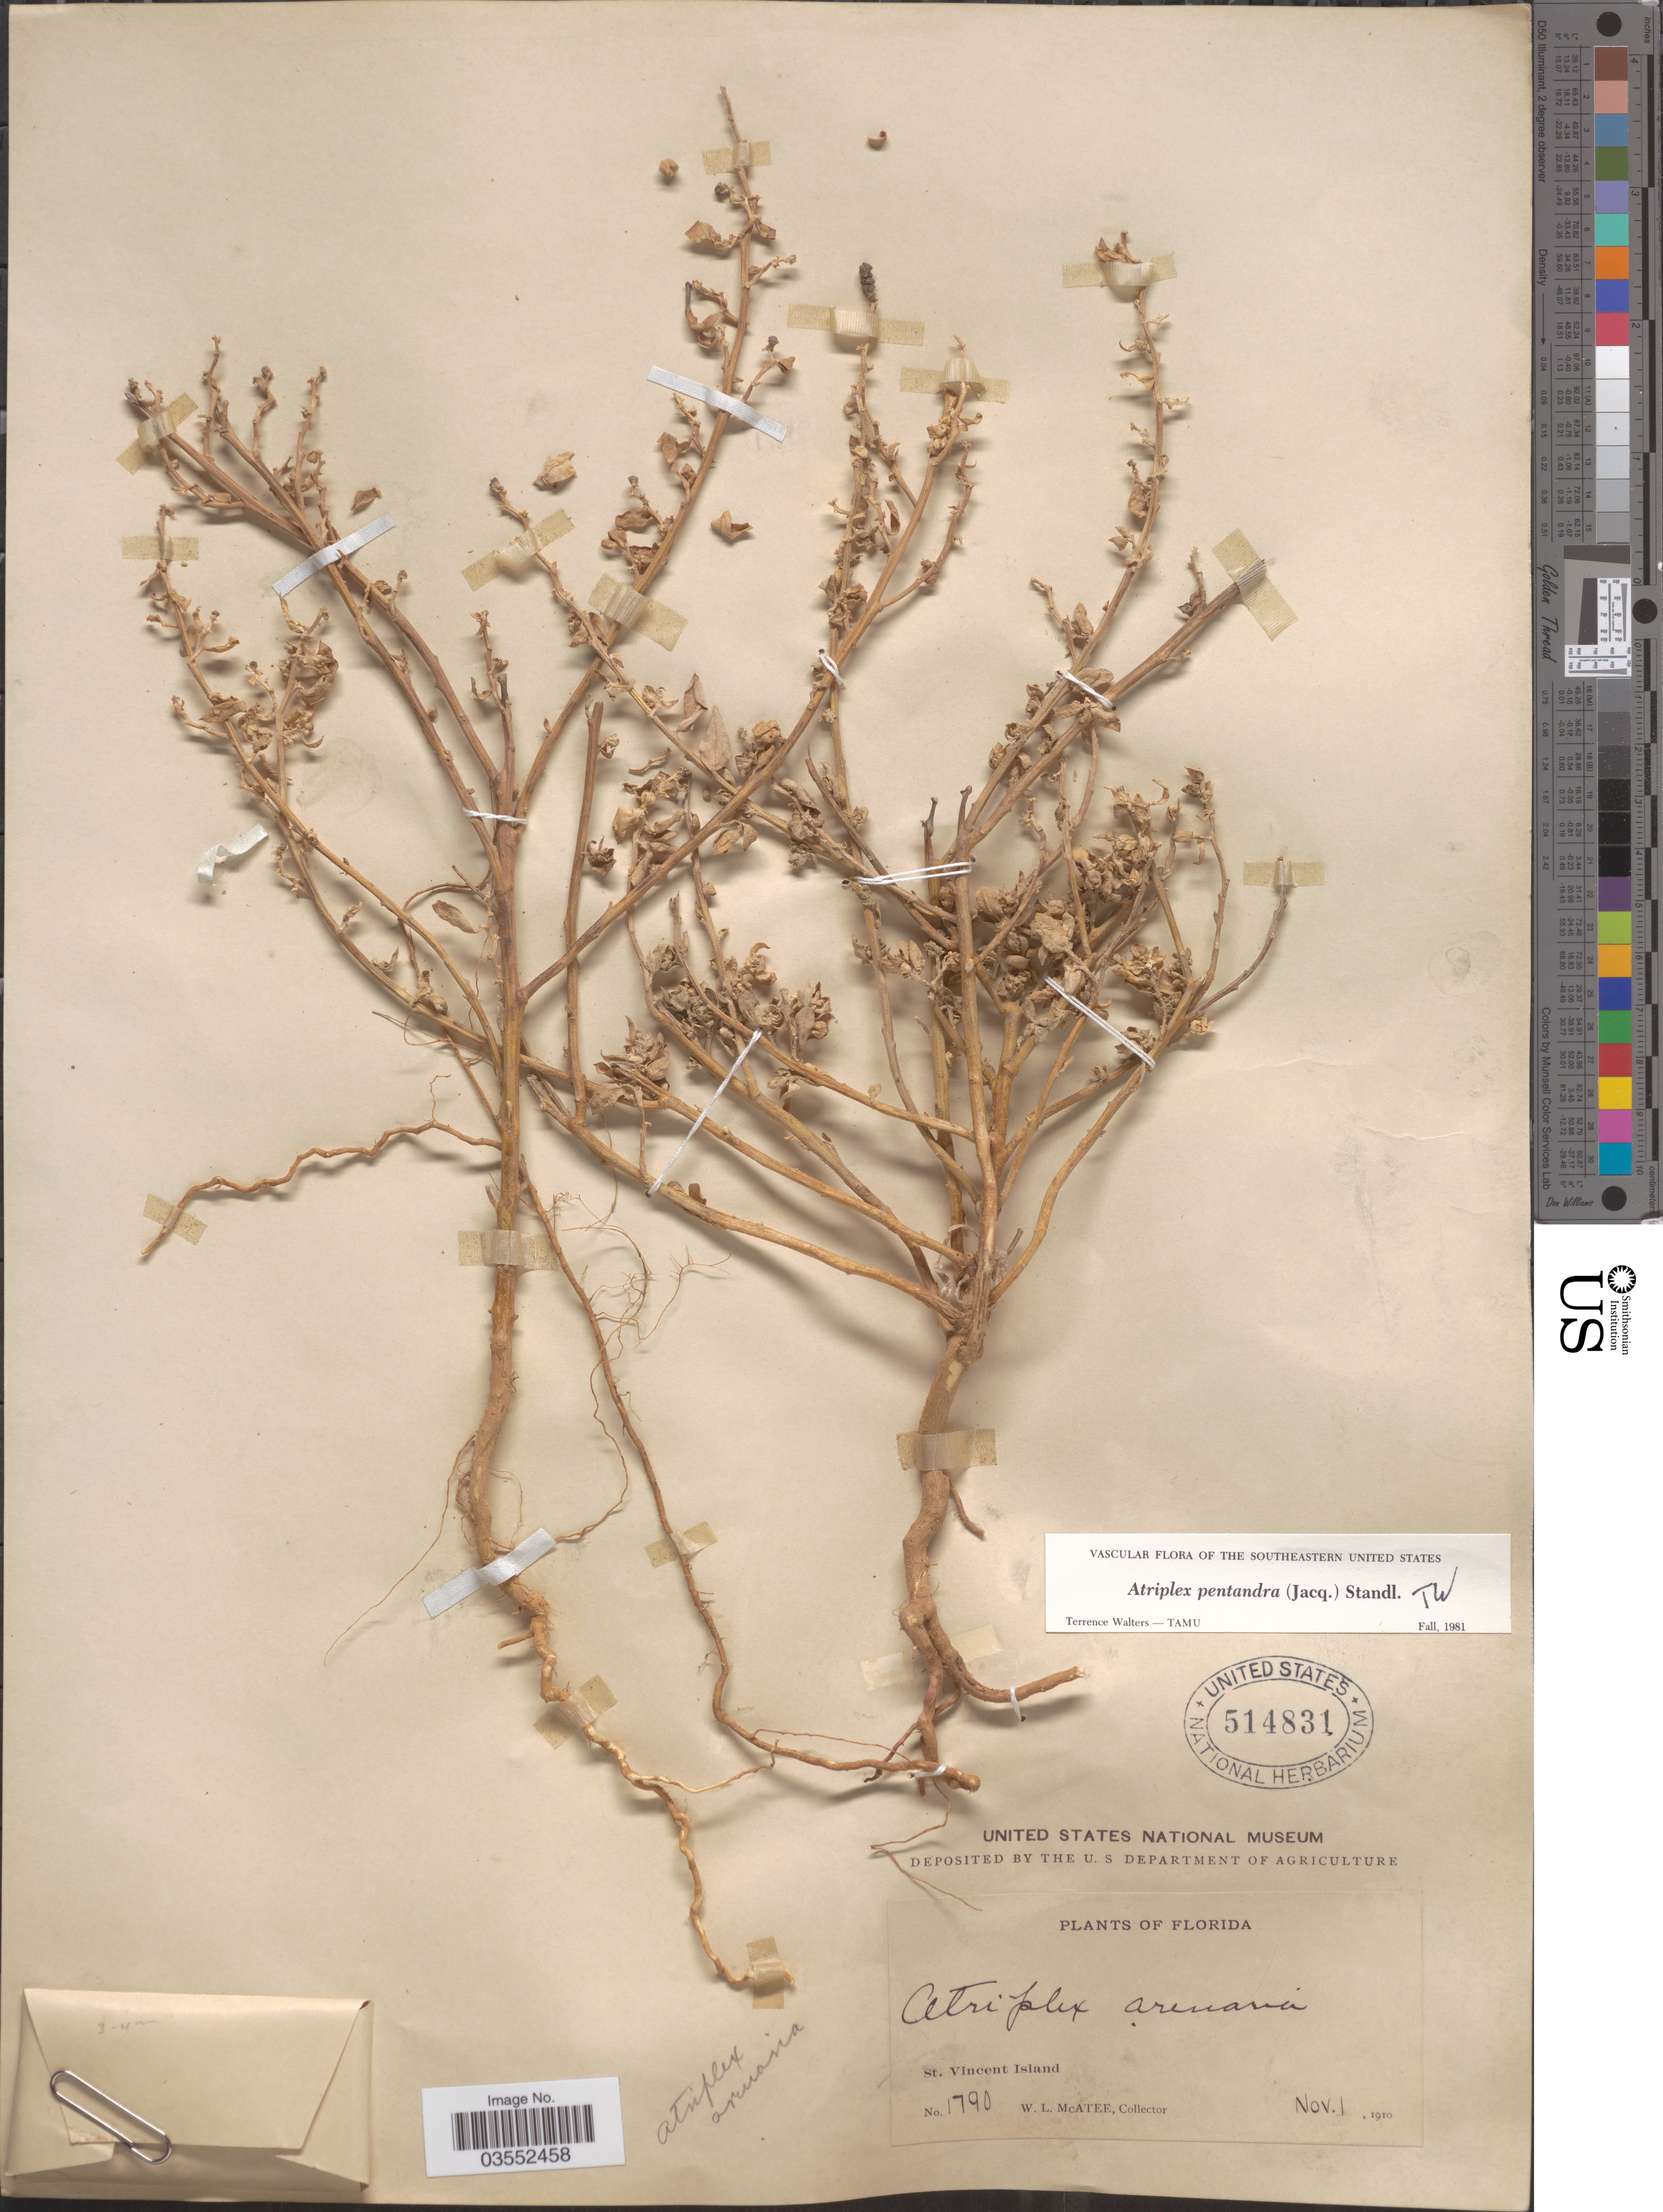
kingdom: Plantae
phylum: Tracheophyta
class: Magnoliopsida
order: Caryophyllales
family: Amaranthaceae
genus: Atriplex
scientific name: Atriplex pentandra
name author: (Jacq.) Standl.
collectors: W. McAtee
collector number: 1790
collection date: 1910-11-01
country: United States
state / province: Florida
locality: St. Vincent Island.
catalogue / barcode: US 514831